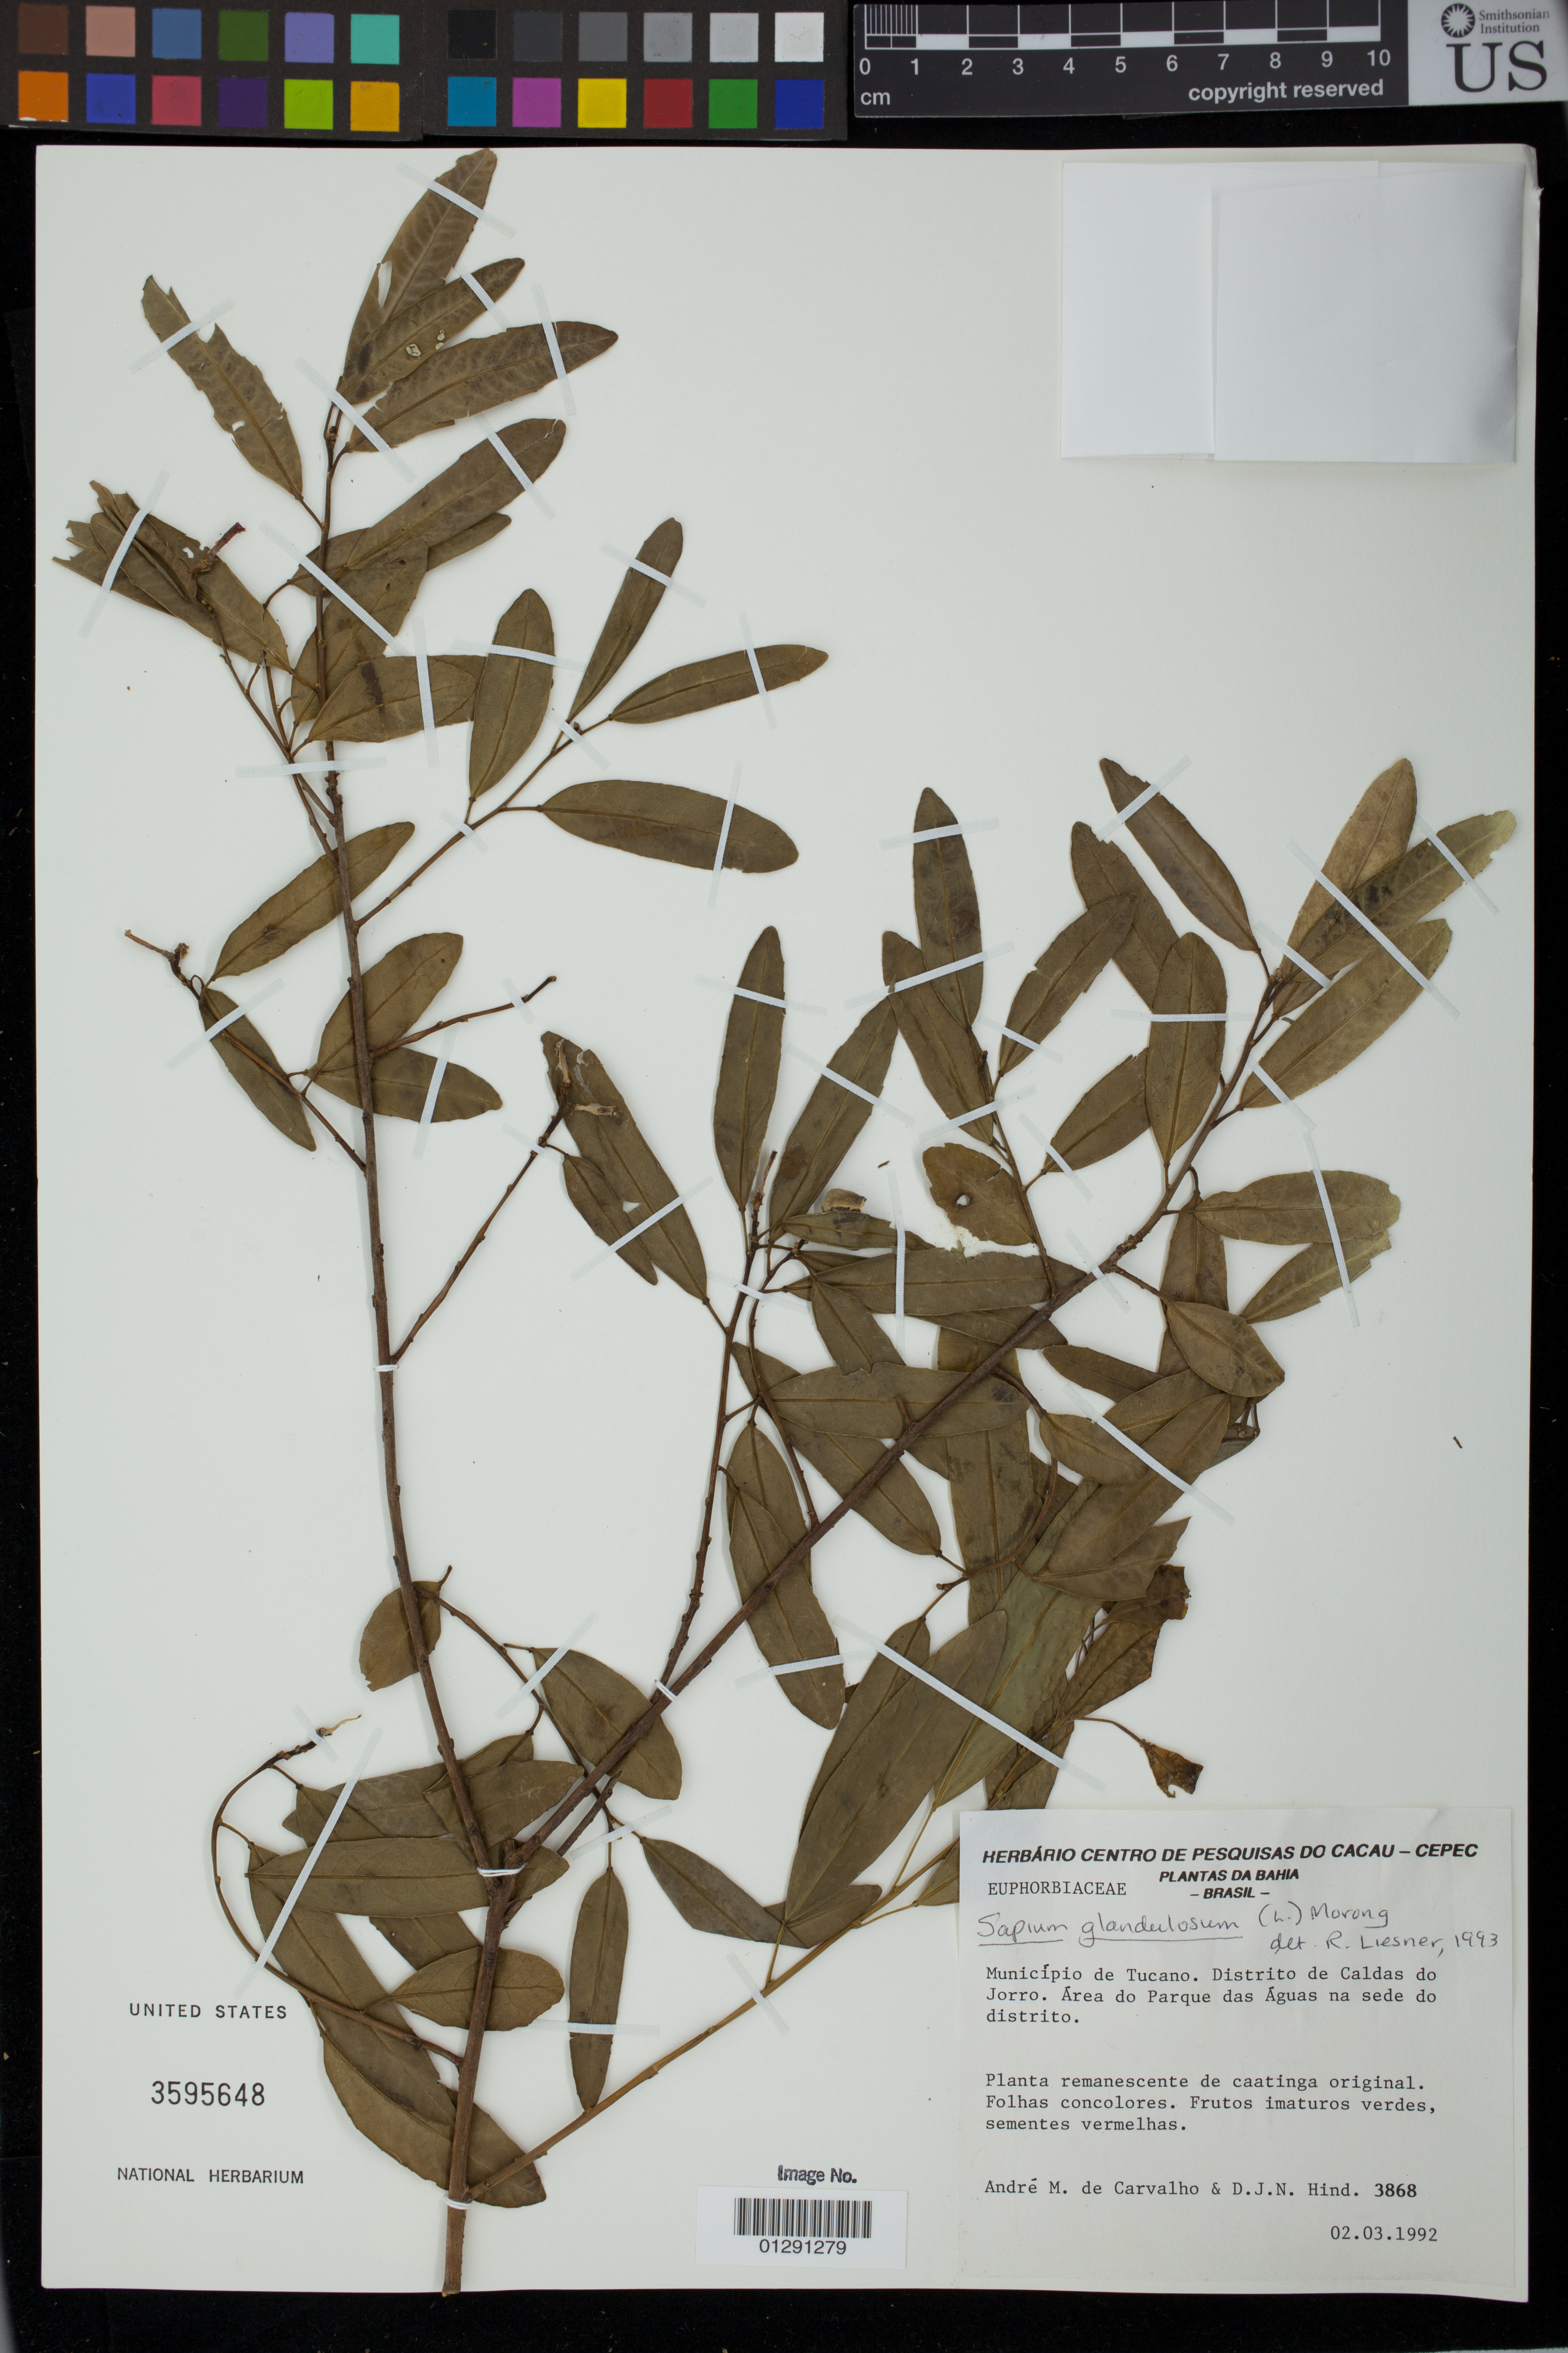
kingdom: Plantae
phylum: Tracheophyta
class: Magnoliopsida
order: Malpighiales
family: Euphorbiaceae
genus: Sapium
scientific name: Sapium glandulatum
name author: (Vell.) Pax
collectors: A. M. Carvalho & D. J. N. Hind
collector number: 3868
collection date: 1992-02-03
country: Brazil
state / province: Bahia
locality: Municipio de Tucano. Distrito de Caldas do Jorro. Area do Parque das Aguas na sede do distrito.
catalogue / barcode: US 3595648